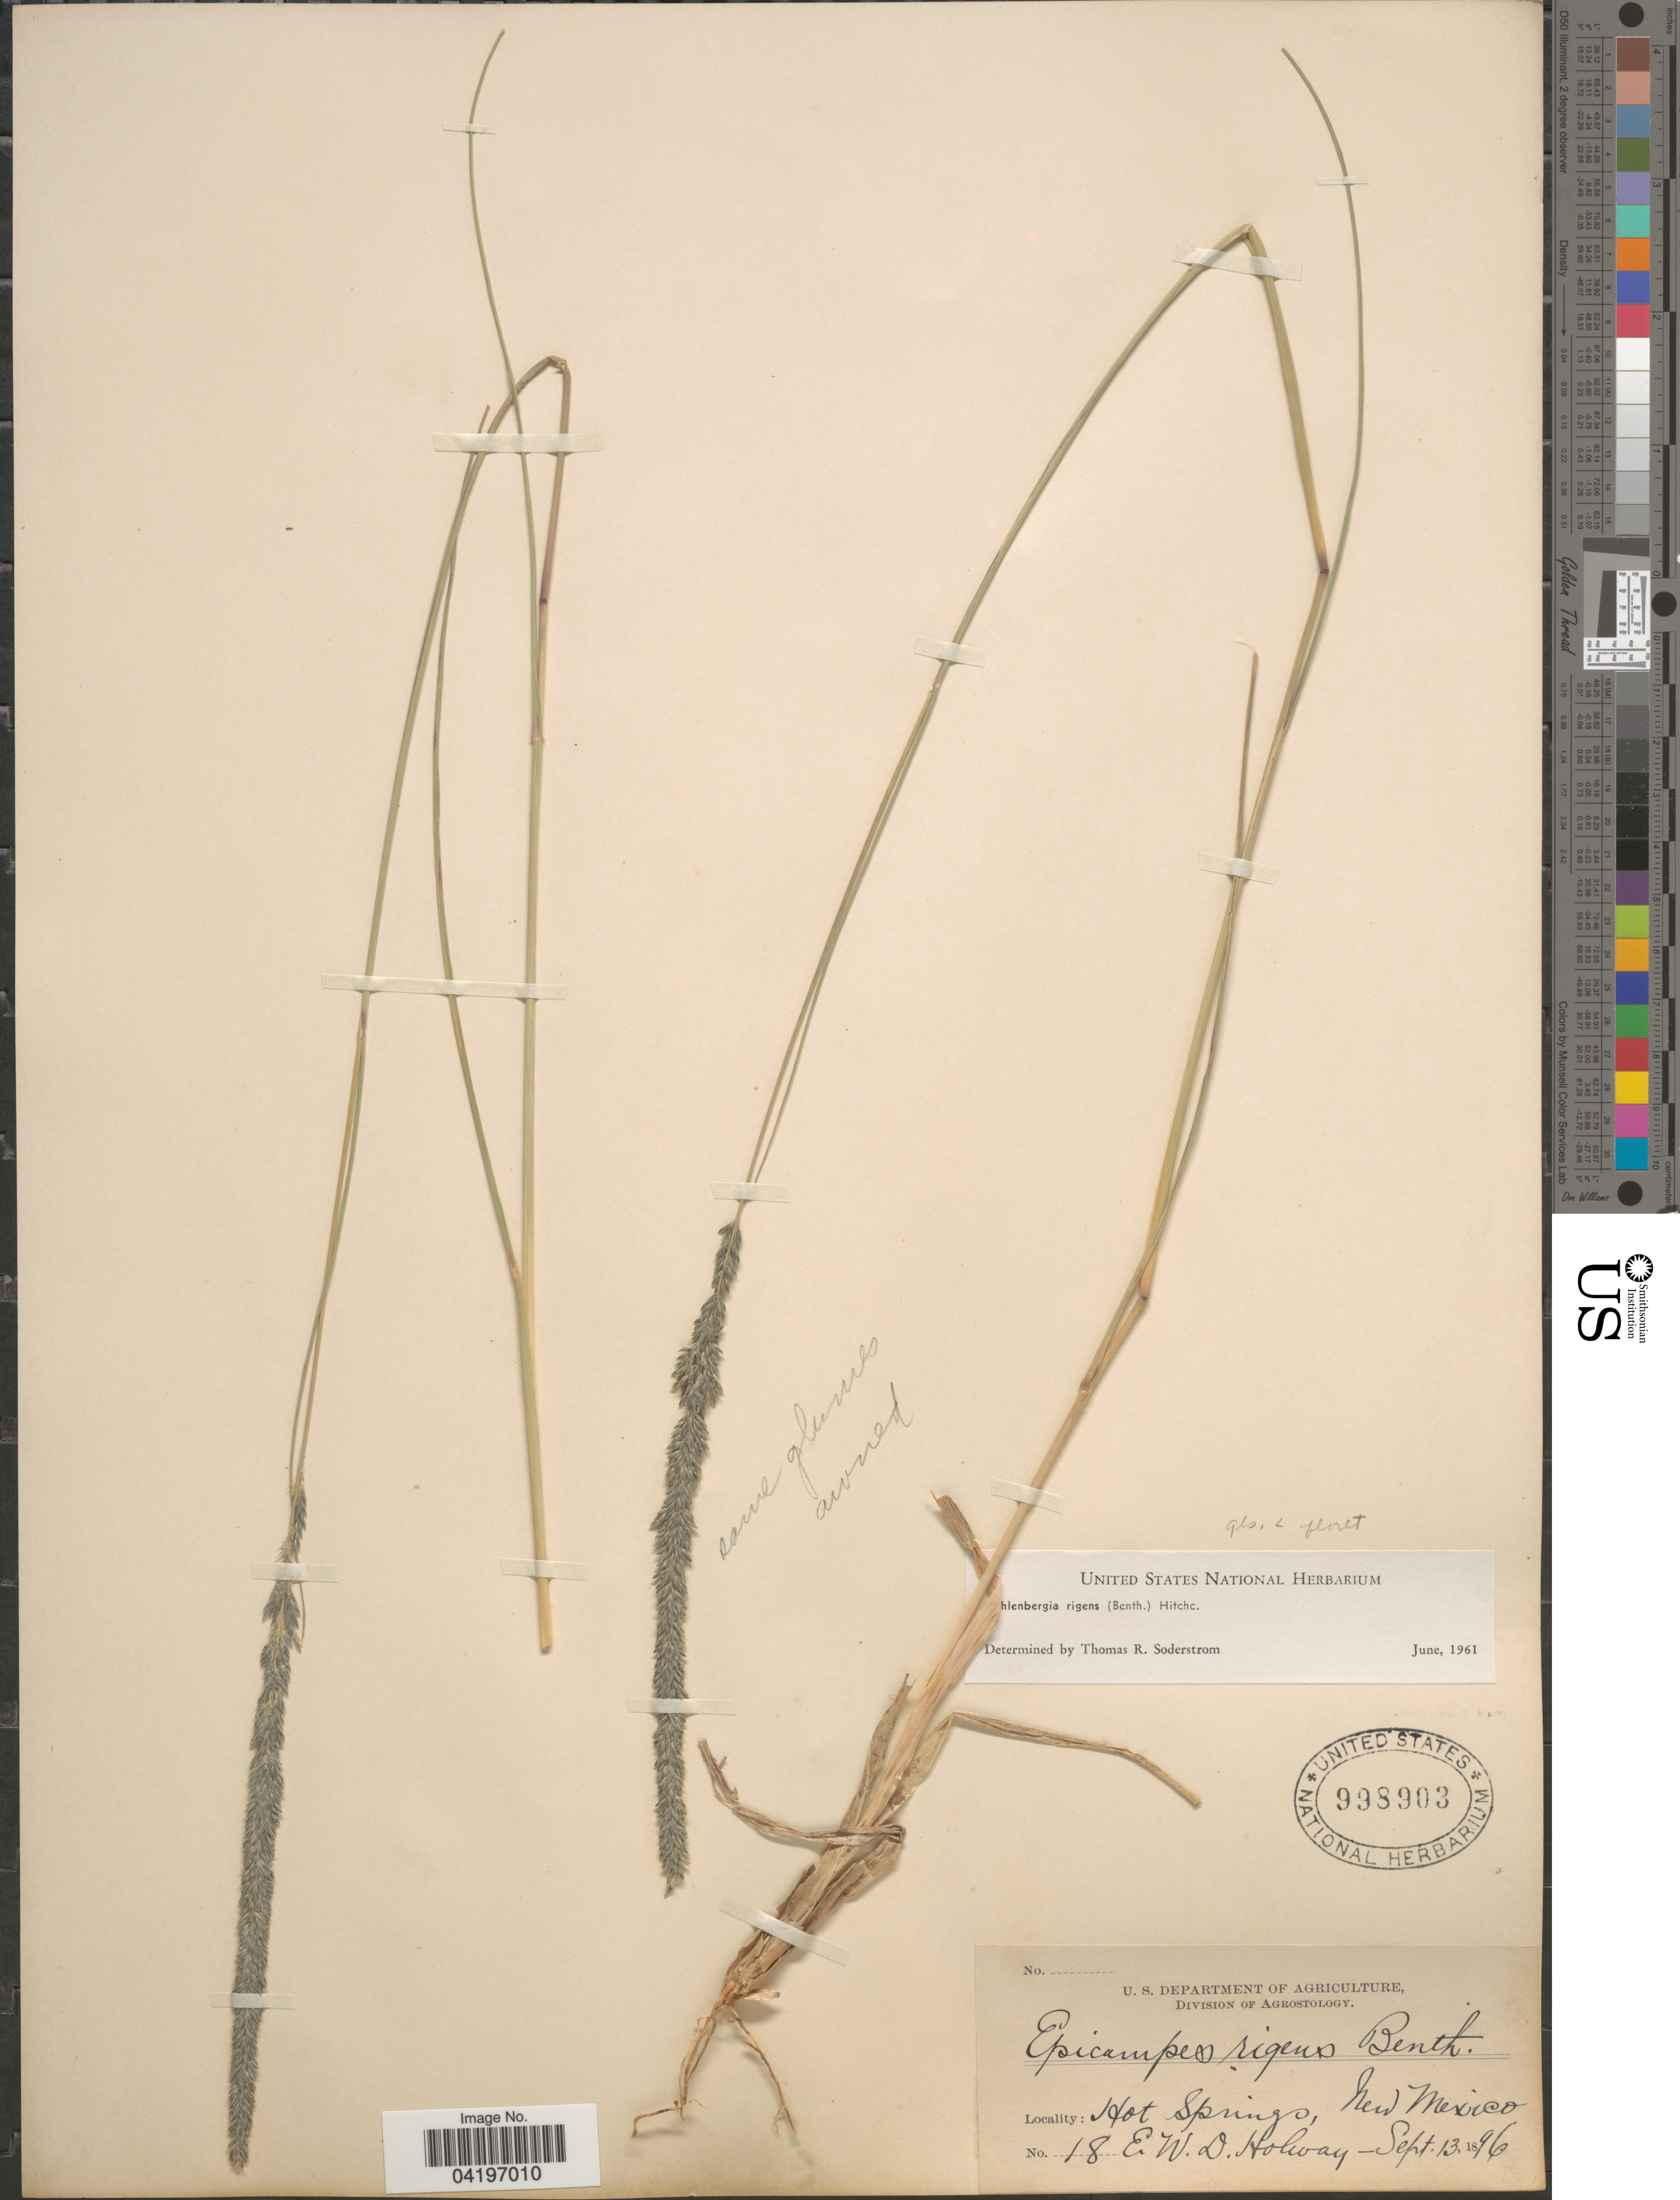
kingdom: Plantae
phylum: Tracheophyta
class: Liliopsida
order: Poales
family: Poaceae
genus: Muhlenbergia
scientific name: Muhlenbergia rigens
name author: (Benth.) Hitchc.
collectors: E. W. D. Holway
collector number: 18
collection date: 1896-09-13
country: United States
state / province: New Mexico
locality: Hot Springs.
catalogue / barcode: US 998903